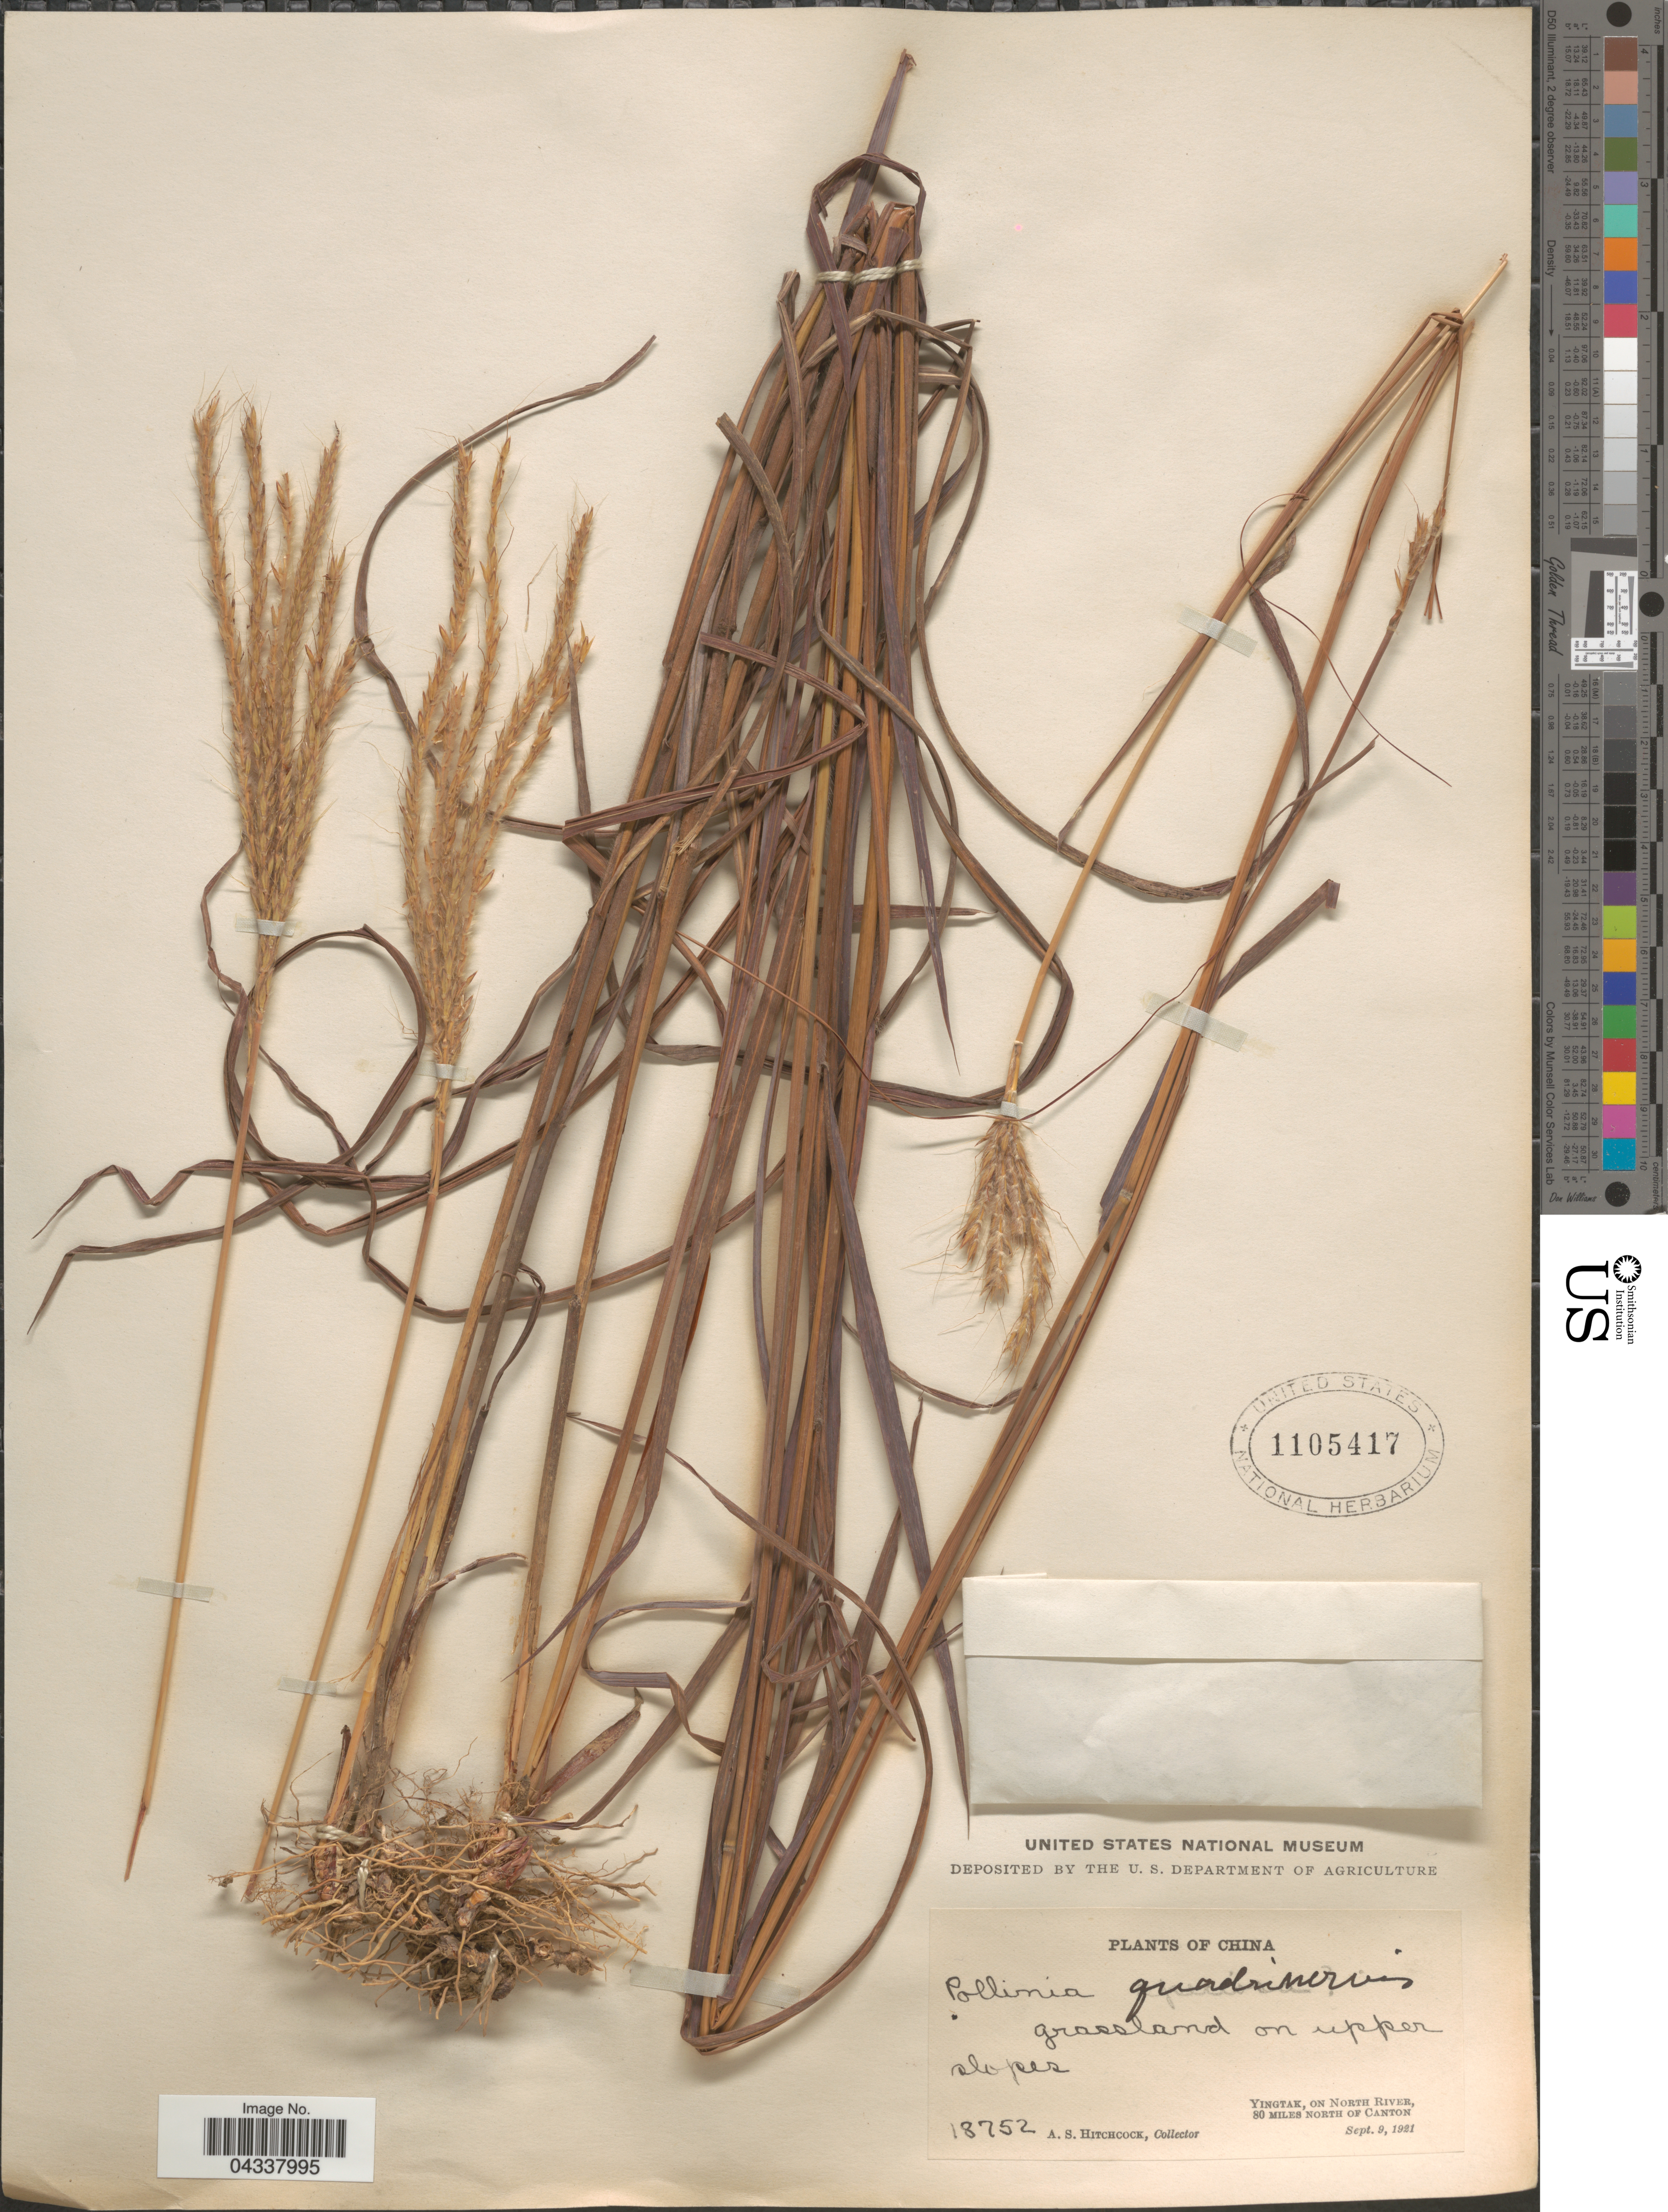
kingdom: Plantae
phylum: Tracheophyta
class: Liliopsida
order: Poales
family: Poaceae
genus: Pseudopogonatherum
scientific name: Pseudopogonatherum quadrinerve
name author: (Hack.) Ohwi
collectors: A. S. Hitchcock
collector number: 18752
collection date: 1921-09-09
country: China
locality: Yingtak, on North River, 80 miles North of Canton.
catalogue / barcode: US 1105417